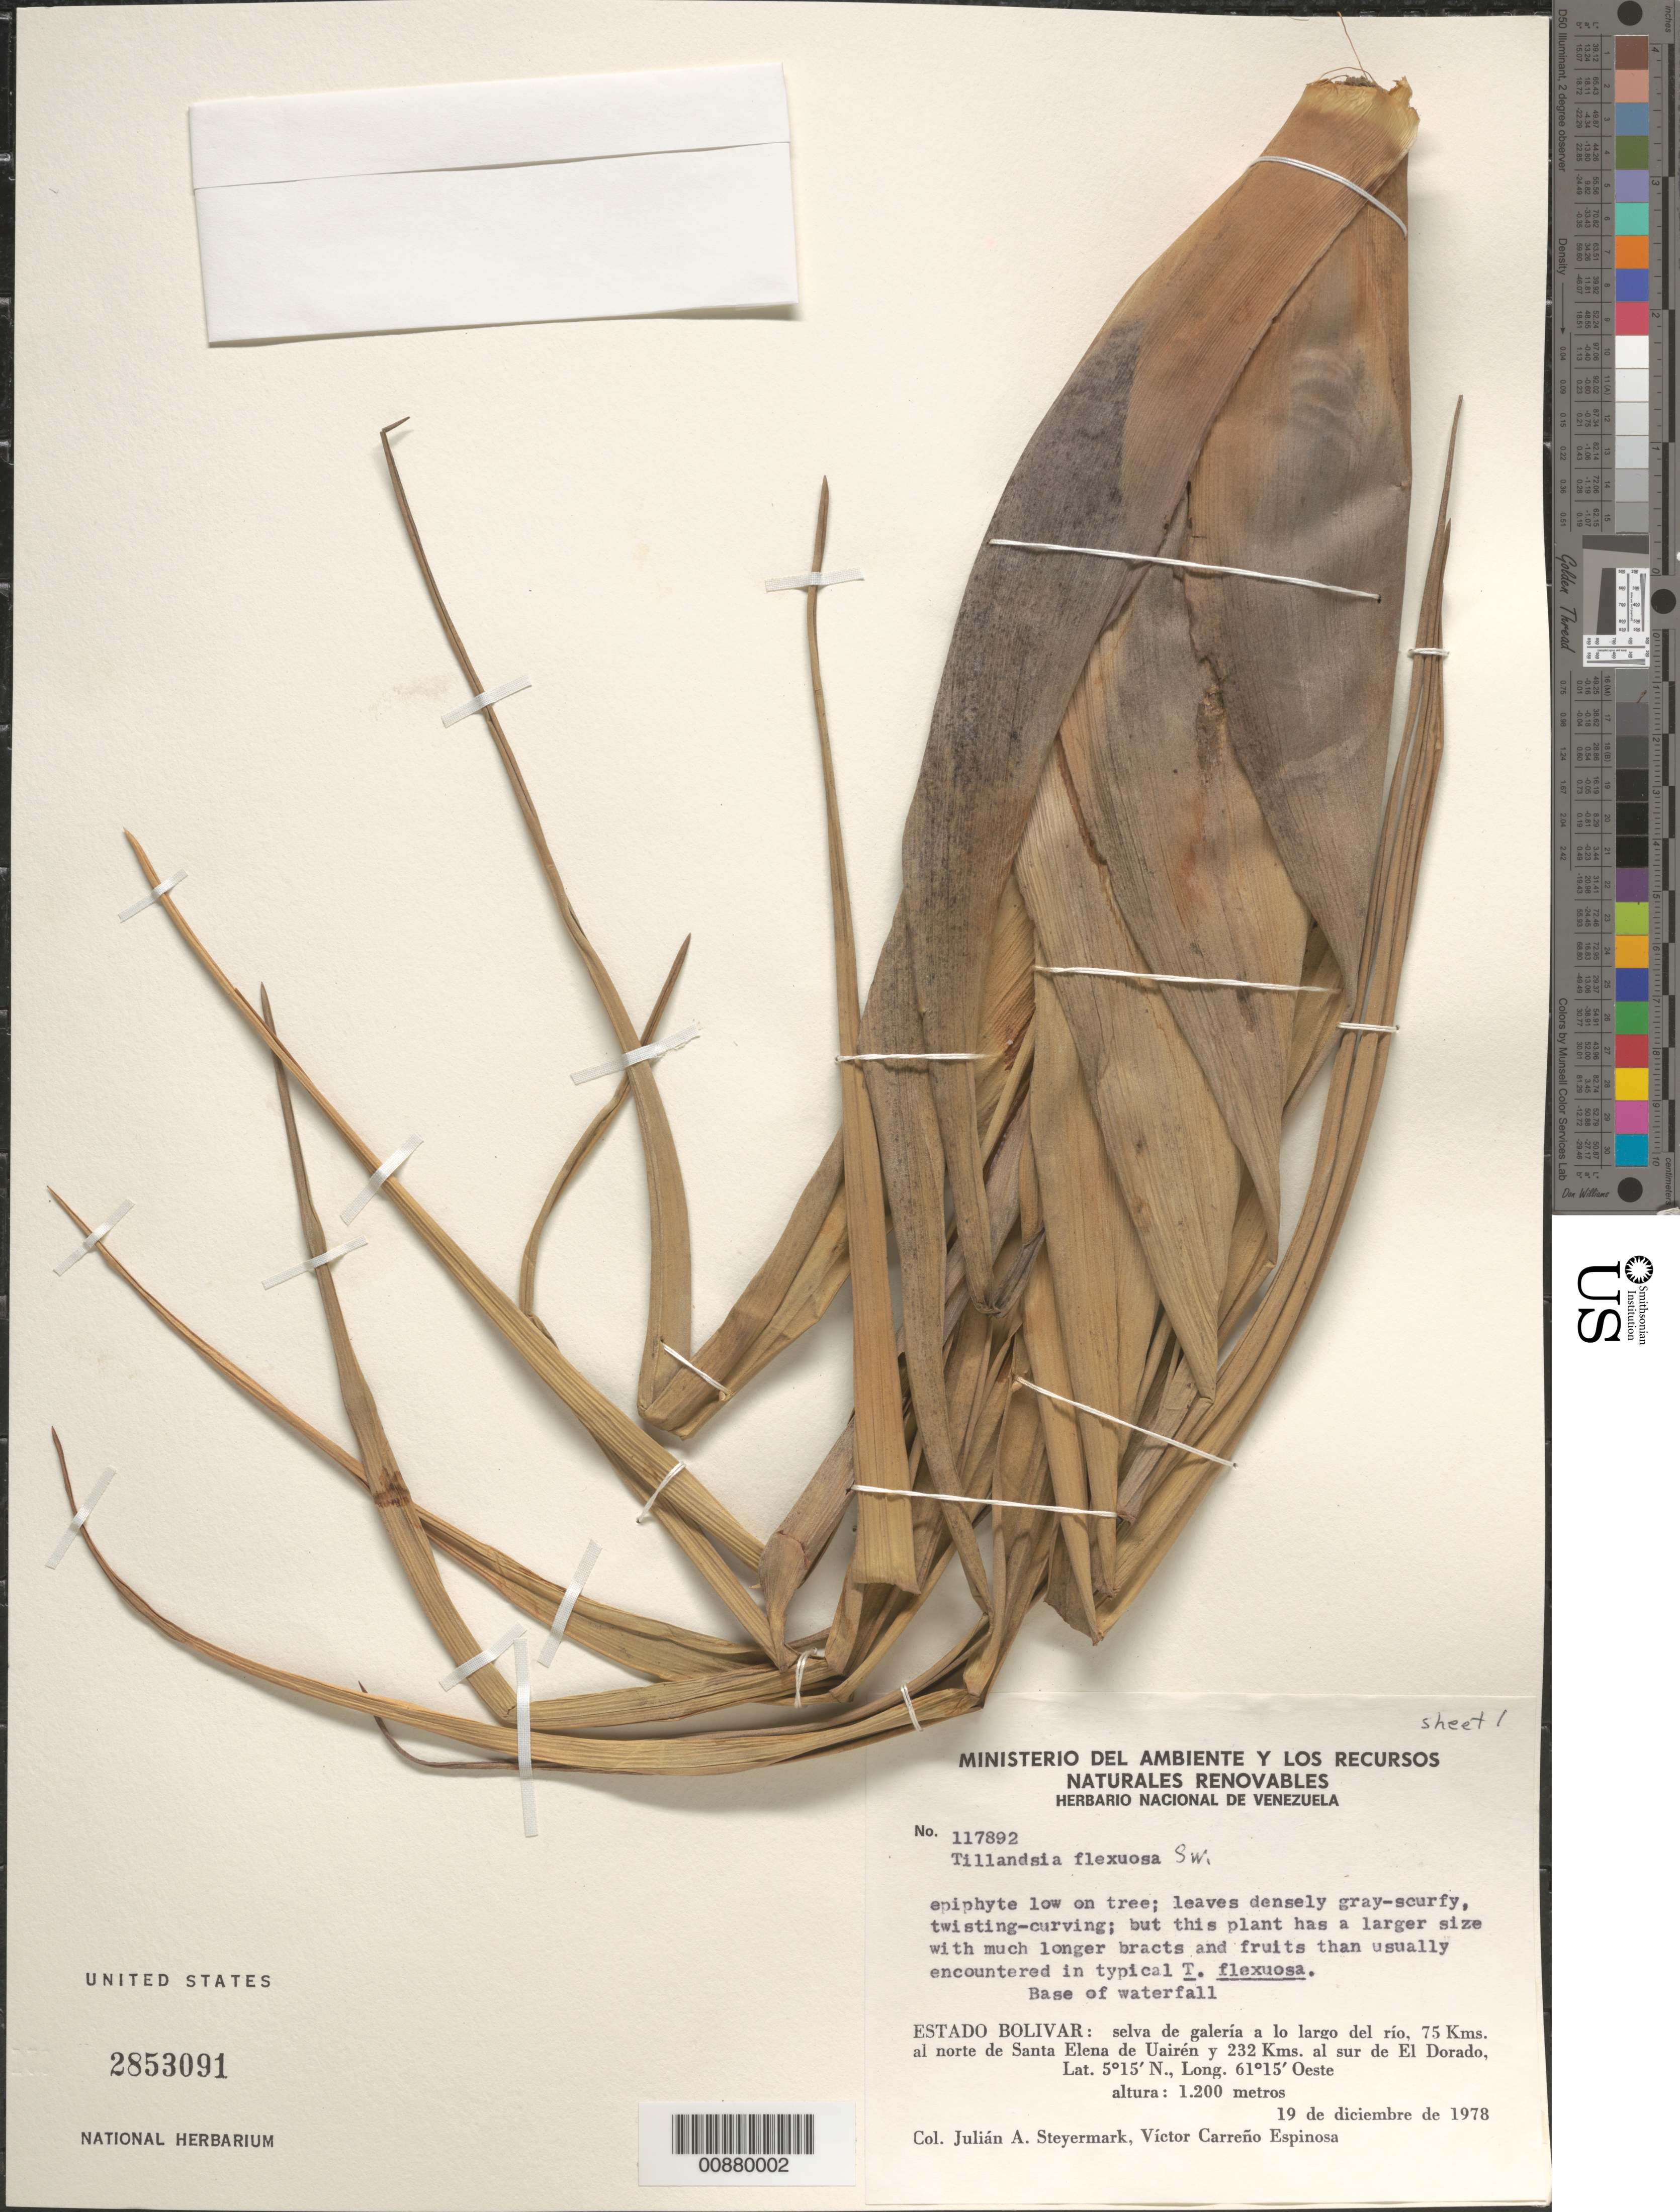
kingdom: Plantae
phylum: Tracheophyta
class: Liliopsida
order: Poales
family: Bromeliaceae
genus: Tillandsia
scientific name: Tillandsia flexuosa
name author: Sw.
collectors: J. Steyermark & V. Espinosa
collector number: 117892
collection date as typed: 19-Dec-78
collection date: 1978-12-19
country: Venezuela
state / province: Bolívar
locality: Santa Elena de Uairen, 75 km N of; 232 km S of El Dorado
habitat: Base of waterfall; low on tree; selva de galeria a lo largo del rio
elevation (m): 1200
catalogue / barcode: US 2853091